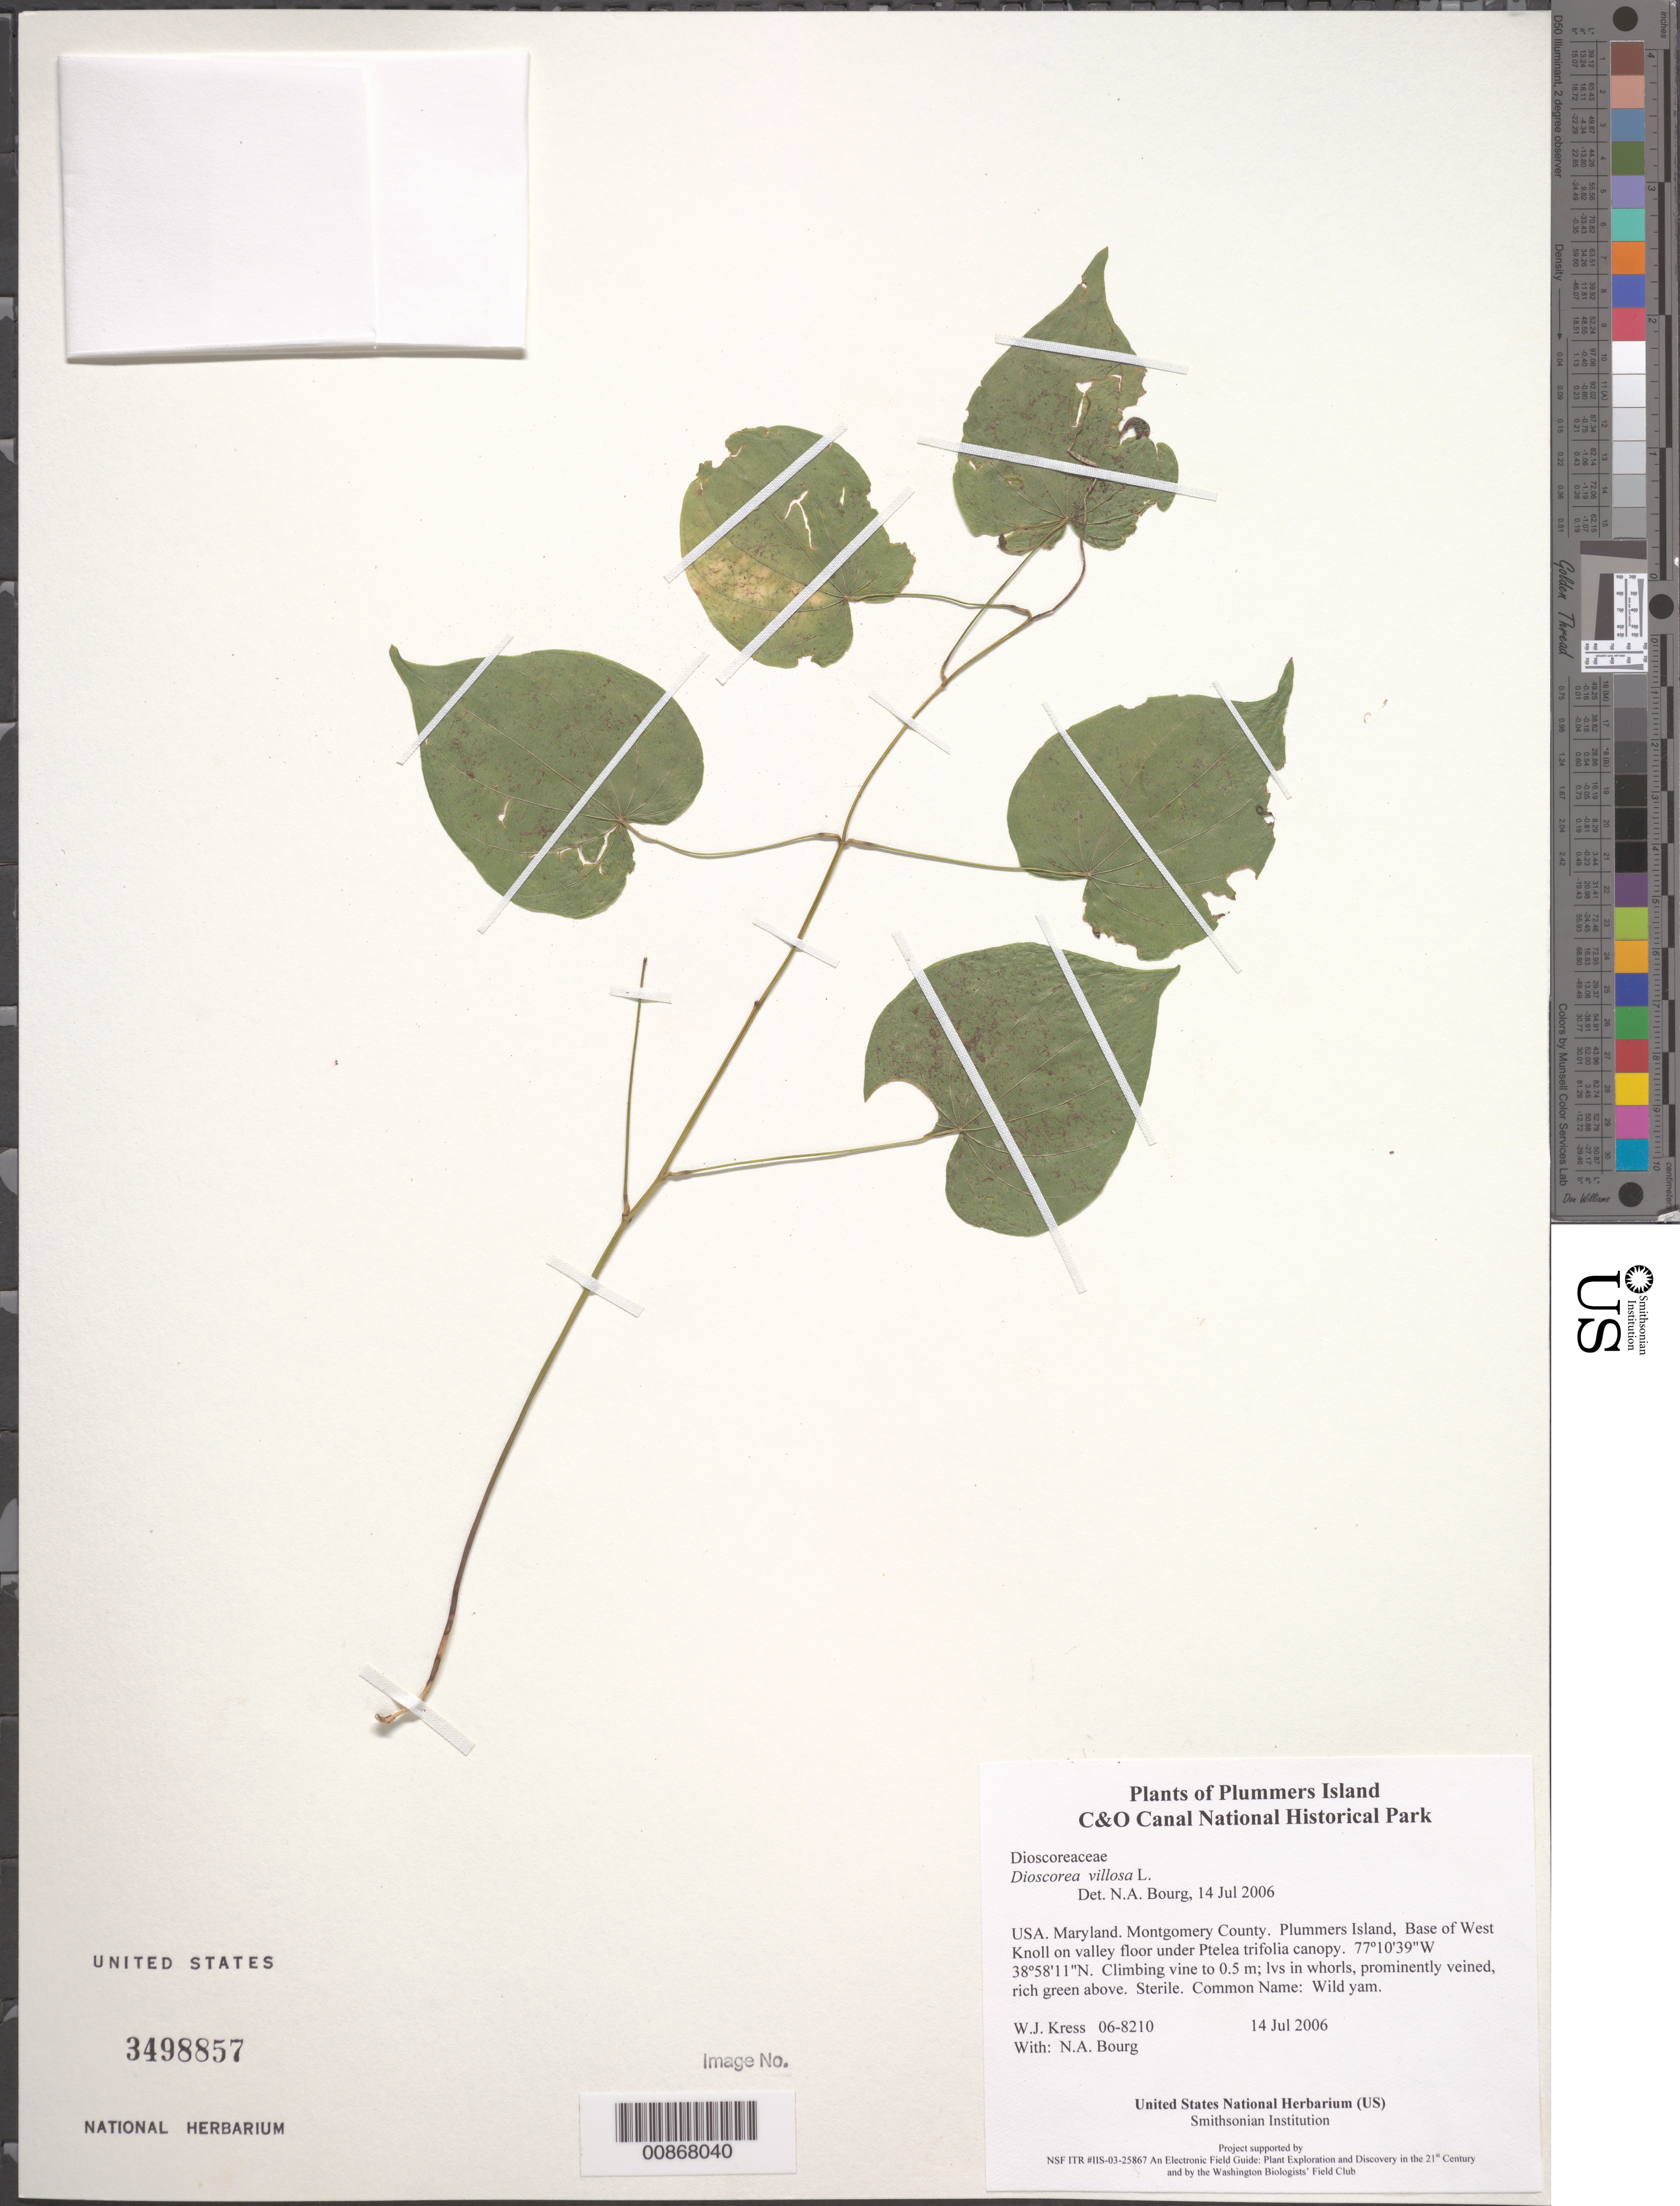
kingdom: Plantae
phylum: Tracheophyta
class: Liliopsida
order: Dioscoreales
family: Dioscoreaceae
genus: Dioscorea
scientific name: Dioscorea villosa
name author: L.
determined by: Bourg, N. A.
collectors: W. J. Kress & N. A. Bourg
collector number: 06-8210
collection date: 2006-07-14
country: United States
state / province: Maryland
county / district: Montgomery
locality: Chesapeake and Ohio Canal National Historical Park, Plummers Island, Base of West Knoll on valley floor under Ptelea trifolia canopy.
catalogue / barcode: US 3498857